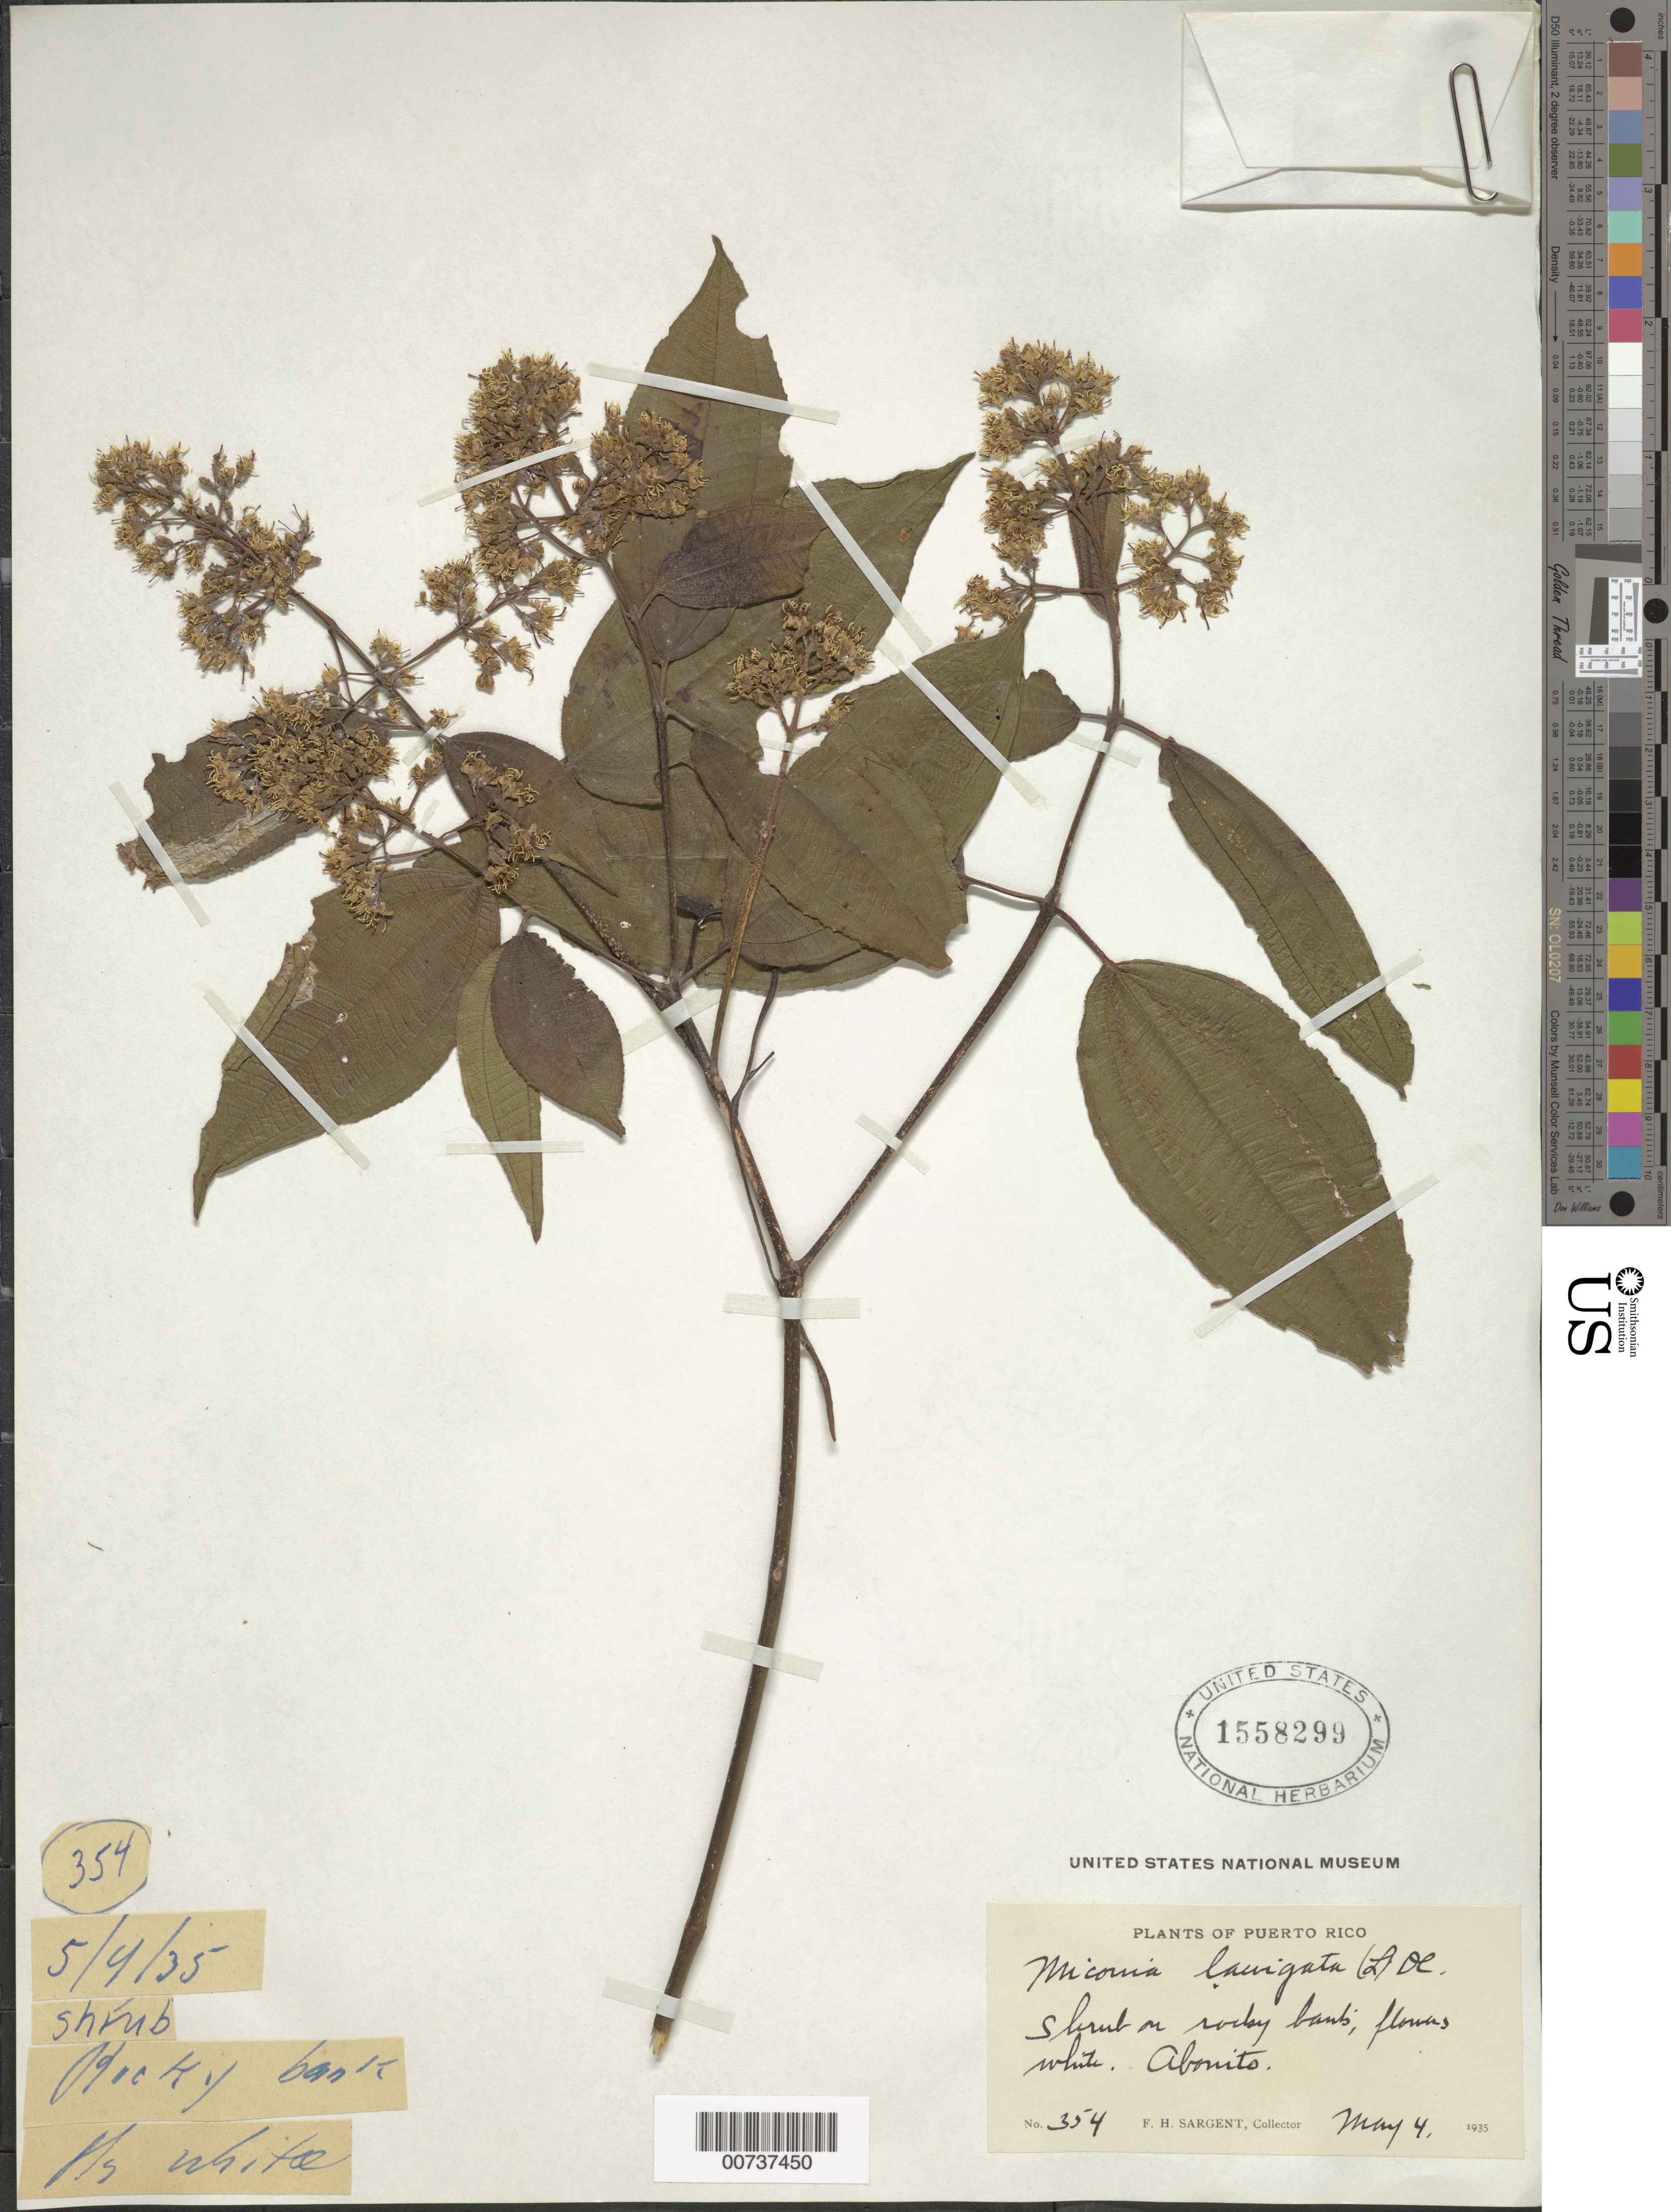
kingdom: Plantae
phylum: Tracheophyta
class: Magnoliopsida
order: Myrtales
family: Melastomataceae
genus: Miconia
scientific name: Miconia laevigata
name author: (L.) D. Don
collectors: F. H. Sargent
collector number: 354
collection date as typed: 04 May 1935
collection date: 1935-05-04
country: Puerto Rico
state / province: Abonito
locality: Aibonito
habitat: On rocky banks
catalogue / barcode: US 1558299